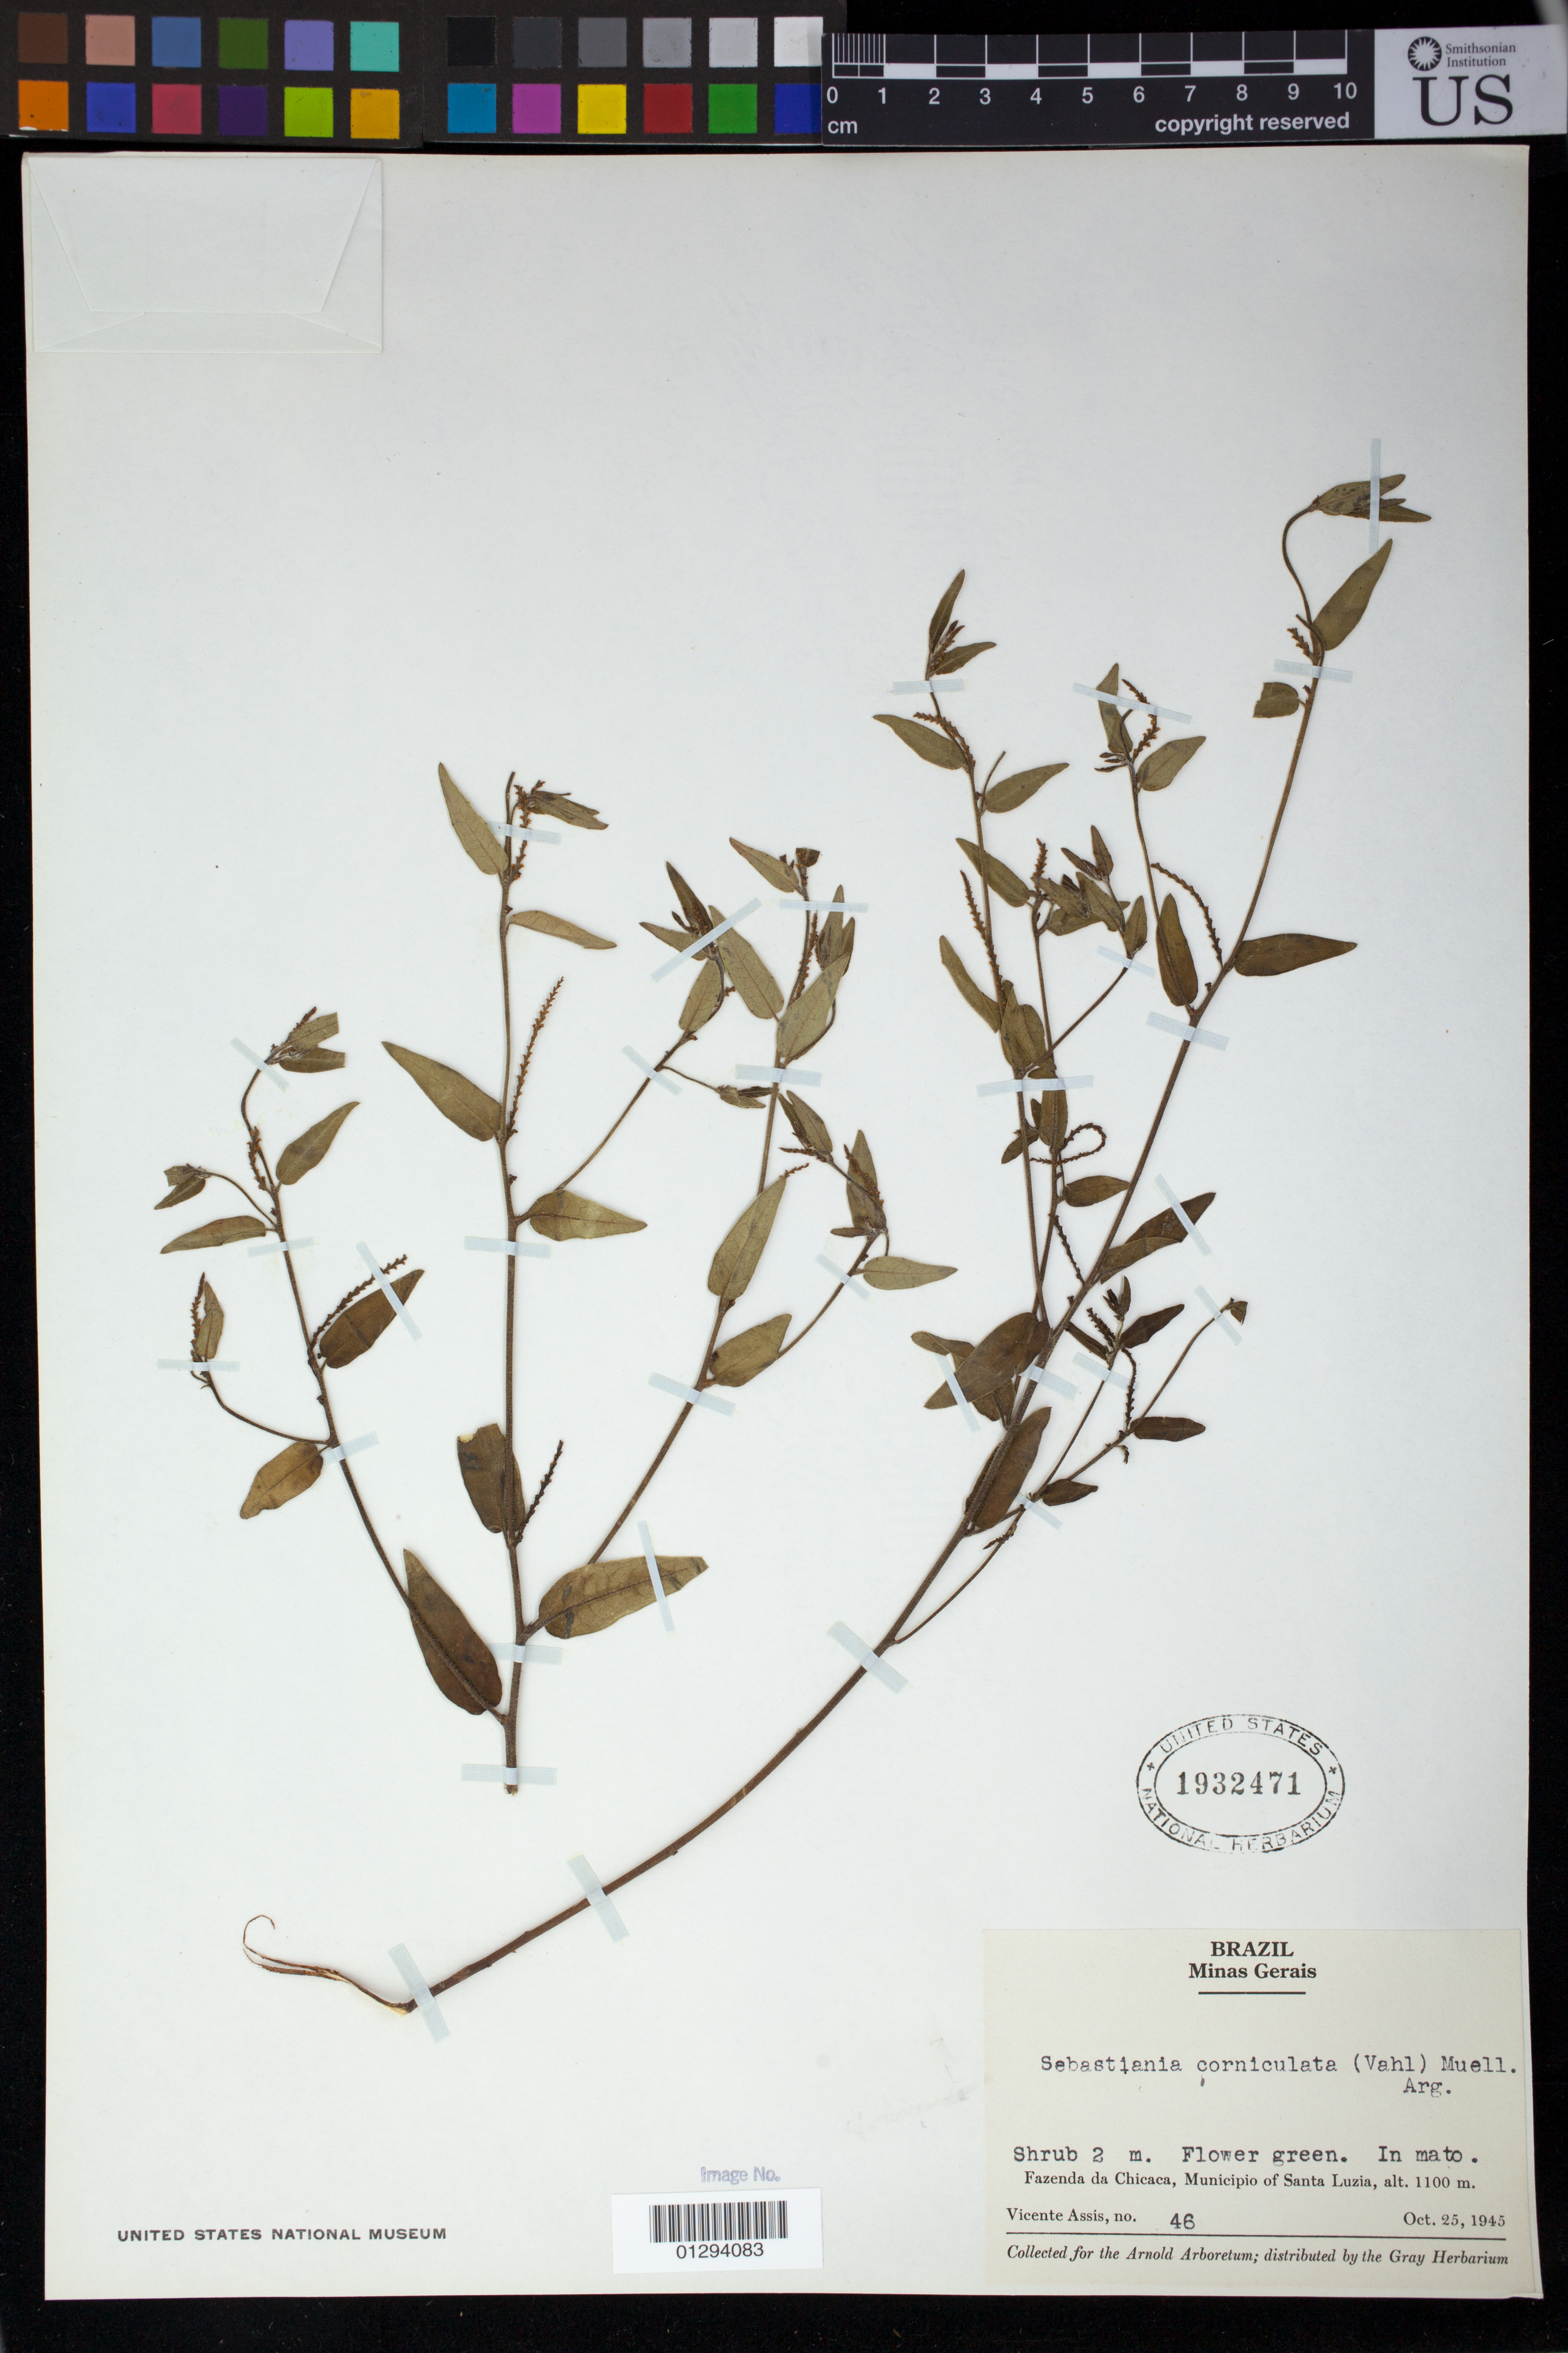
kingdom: Plantae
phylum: Tracheophyta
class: Magnoliopsida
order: Malpighiales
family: Euphorbiaceae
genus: Sebastiania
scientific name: Sebastiania corniculata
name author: (Vahl) Müll. Arg.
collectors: V. Assis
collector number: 46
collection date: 1945-10-25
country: Brazil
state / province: Minas Gerais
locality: Fazenda da Chicaca, Municipal of Santa Luzia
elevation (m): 1100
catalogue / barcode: US 1932471